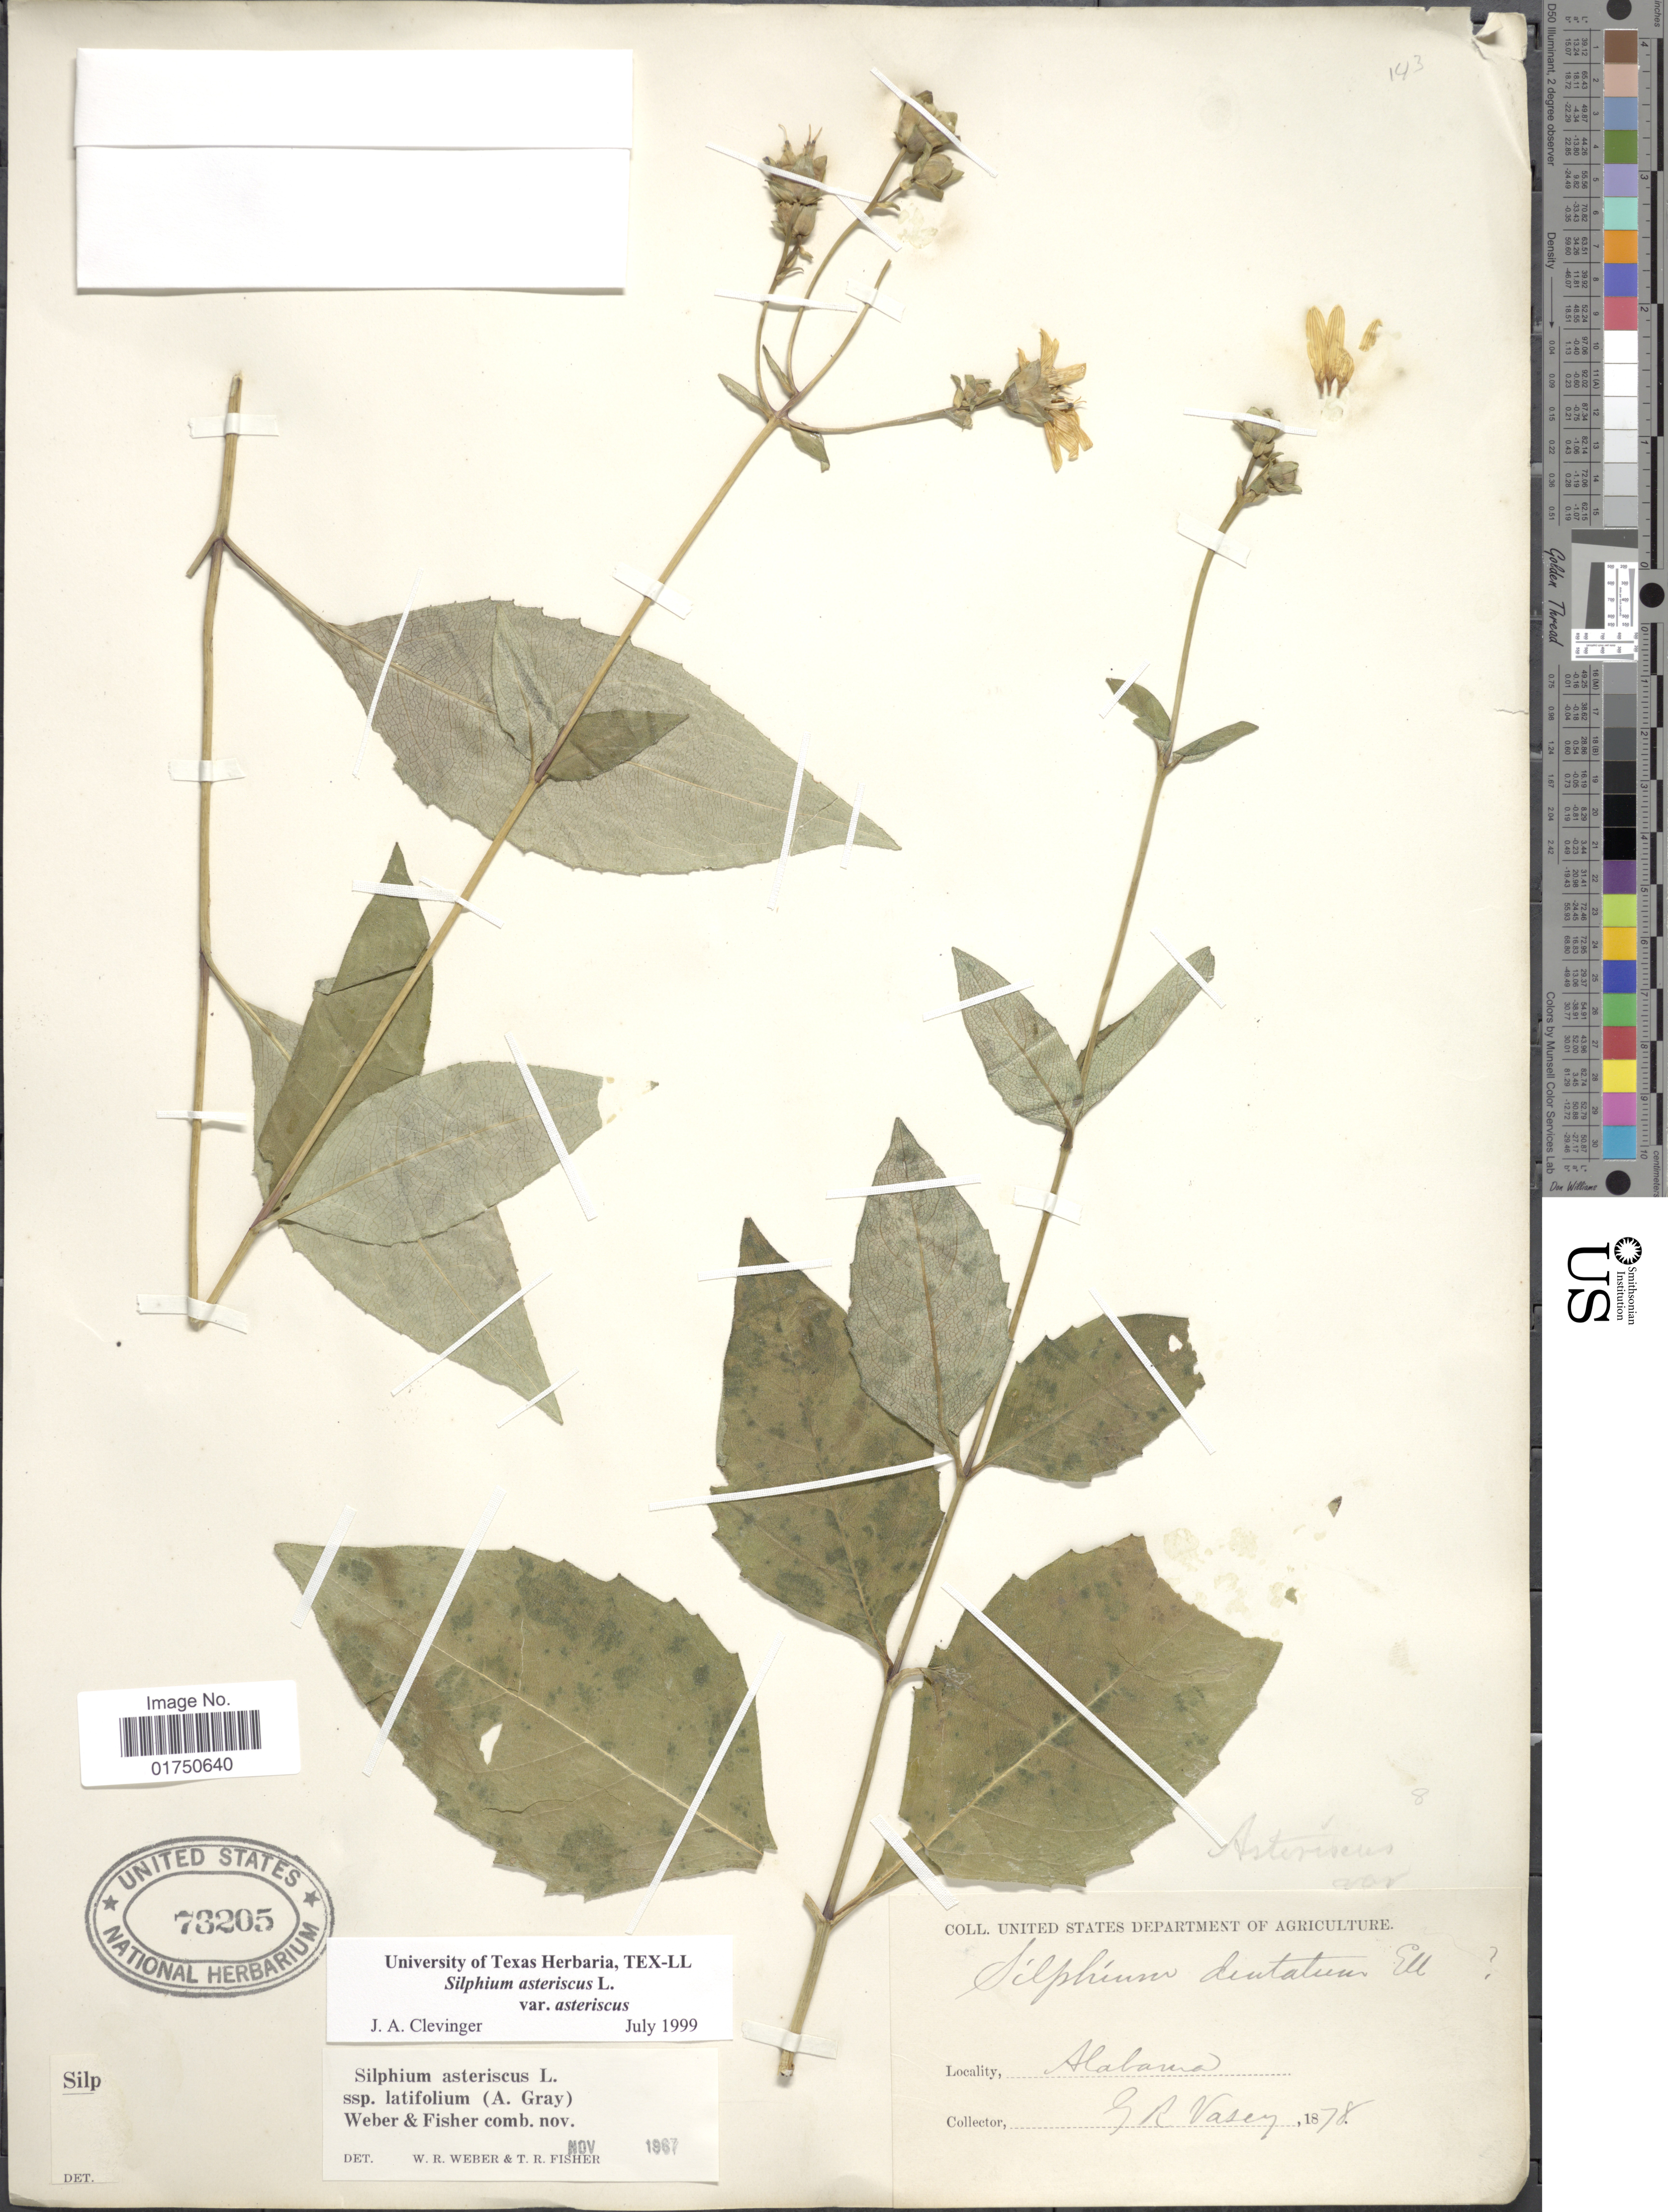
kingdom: Plantae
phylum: Tracheophyta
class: Magnoliopsida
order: Asterales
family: Asteraceae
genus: Silphium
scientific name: Silphium asteriscus var. asteriscus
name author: L.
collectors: G. R. Vasey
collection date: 1878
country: United States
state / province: Alabama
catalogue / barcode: US 73205